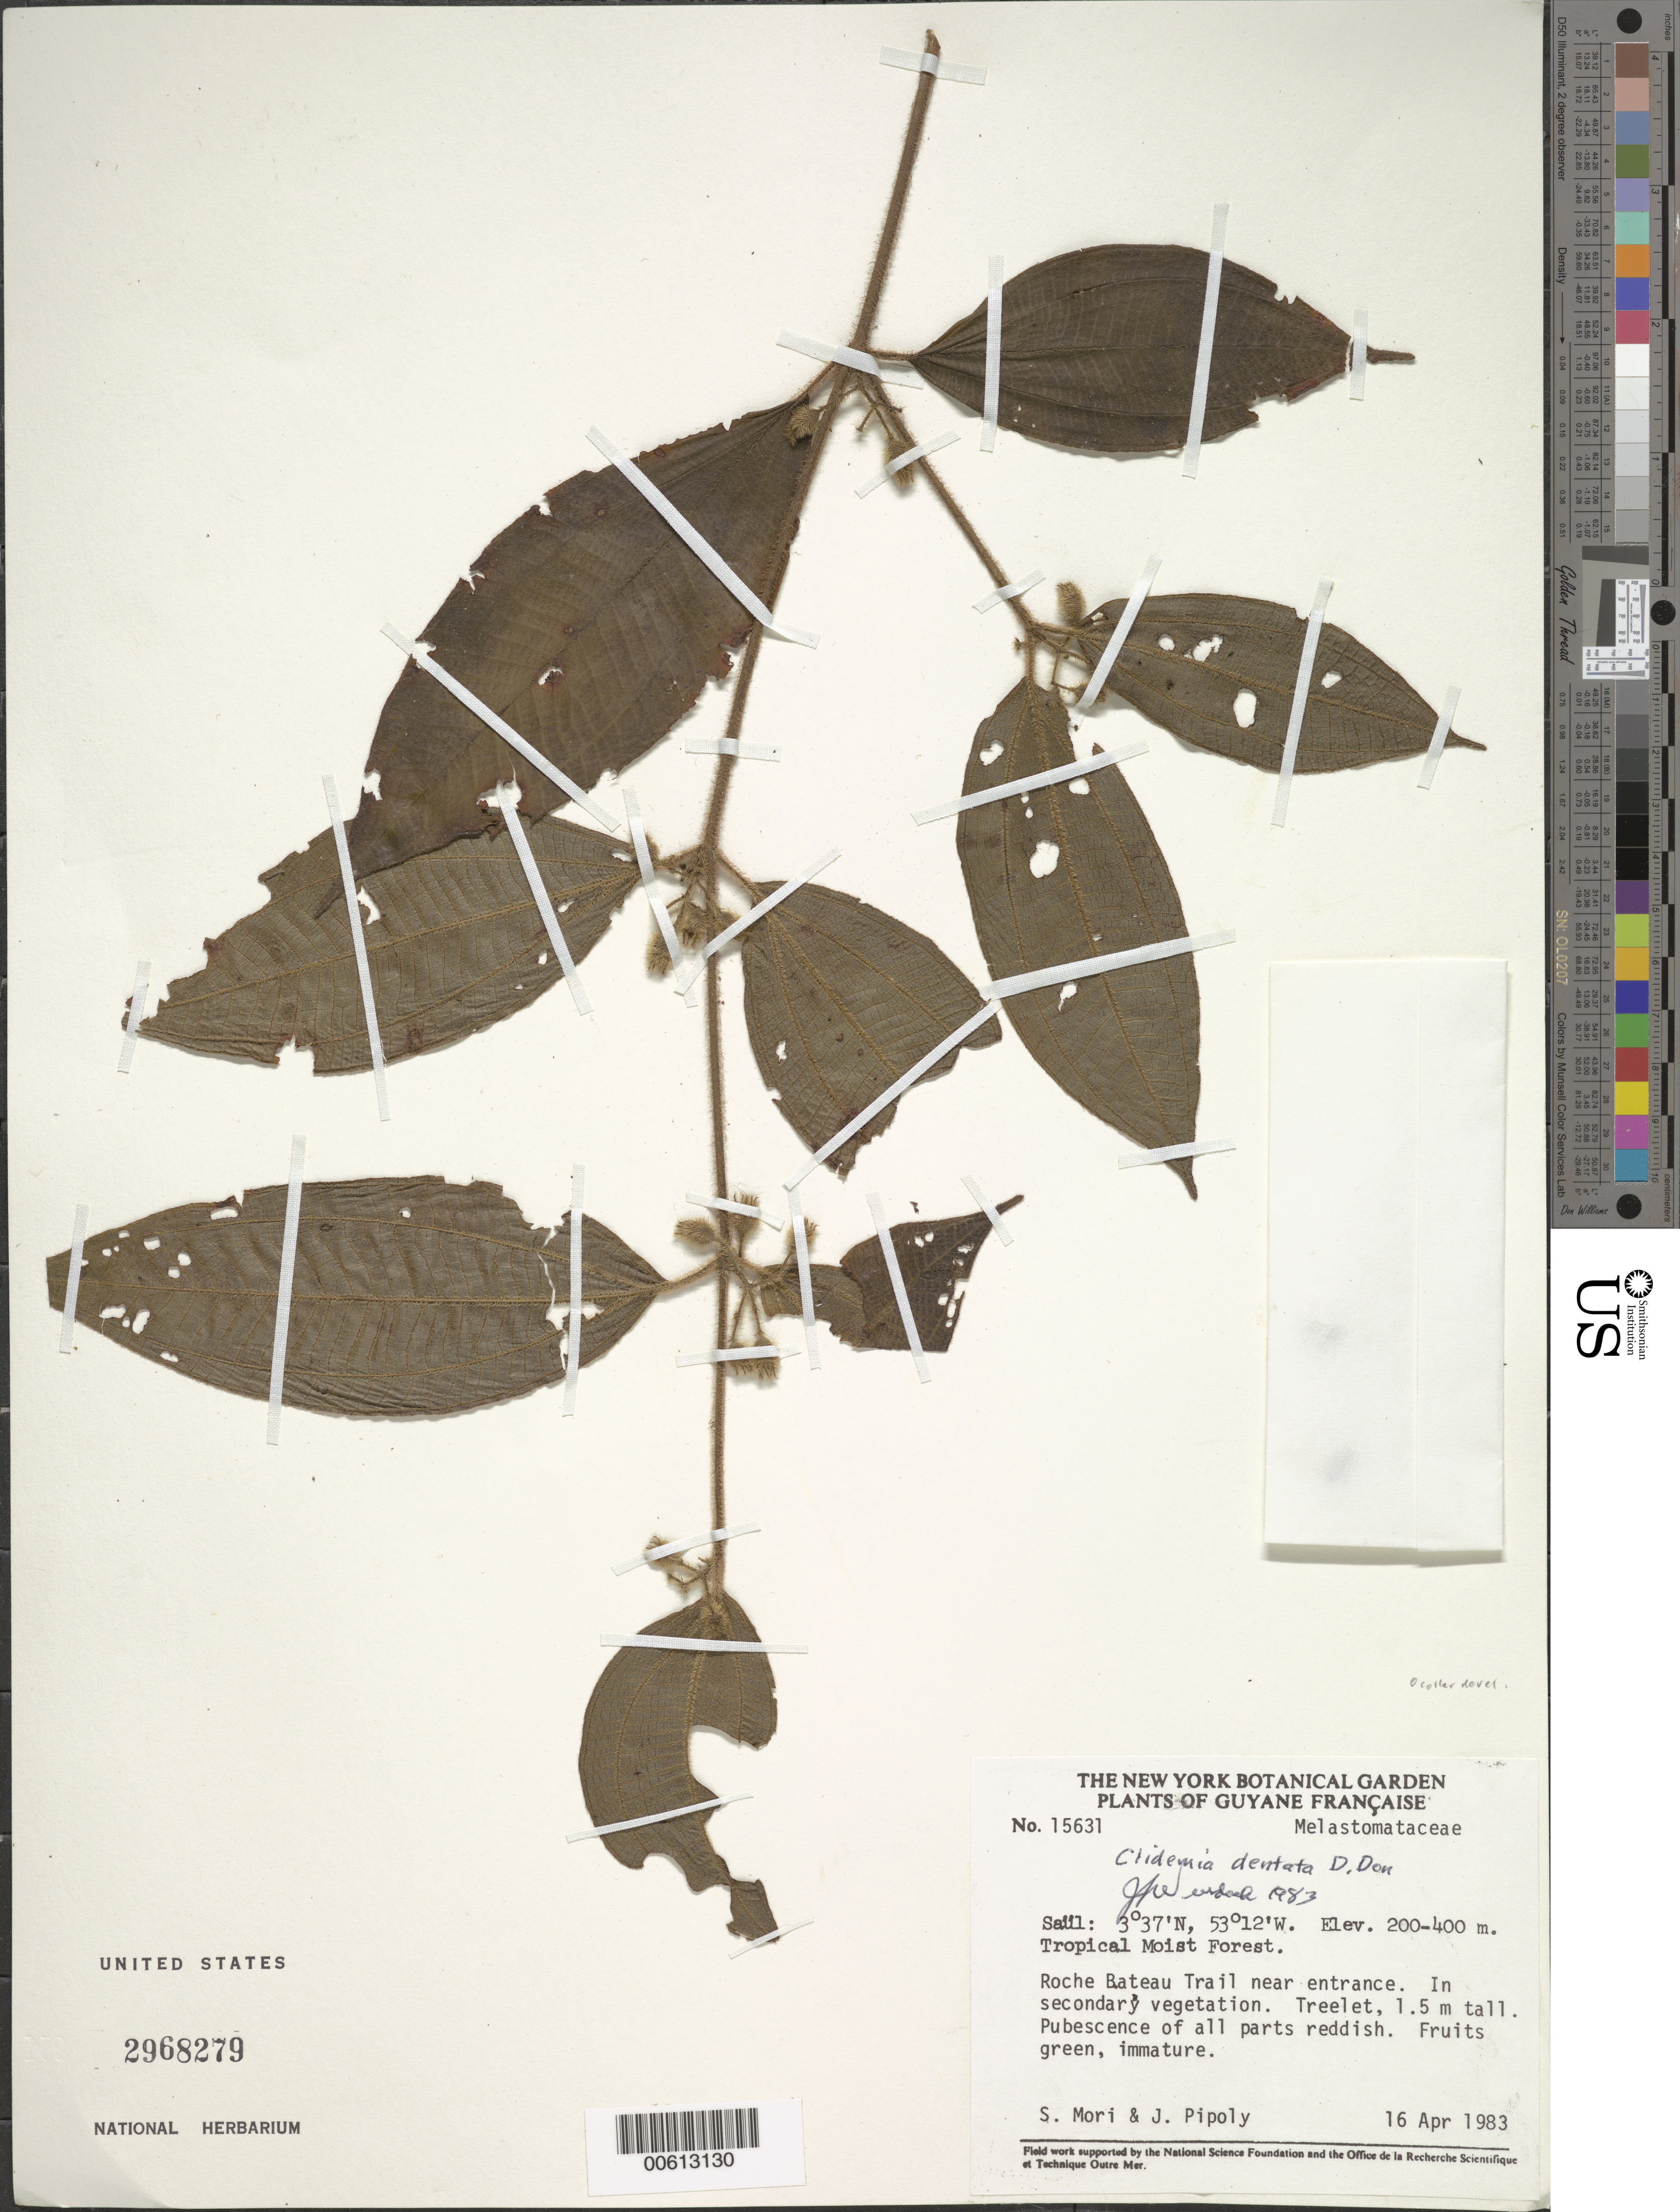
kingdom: Plantae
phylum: Tracheophyta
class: Magnoliopsida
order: Myrtales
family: Melastomataceae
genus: Clidemia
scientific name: Clidemia dentata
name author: D. Don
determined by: Wurdack, John J., (US), US (UNITED STATES)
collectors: S. Mori & J. J. Pipoly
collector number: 15631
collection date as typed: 16-Apr-83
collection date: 1983-04-16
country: French Guiana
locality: Saül, Roche Bateau Trail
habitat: Secondary vegetation; tropical moist forest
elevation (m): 200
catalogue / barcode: US 2968279